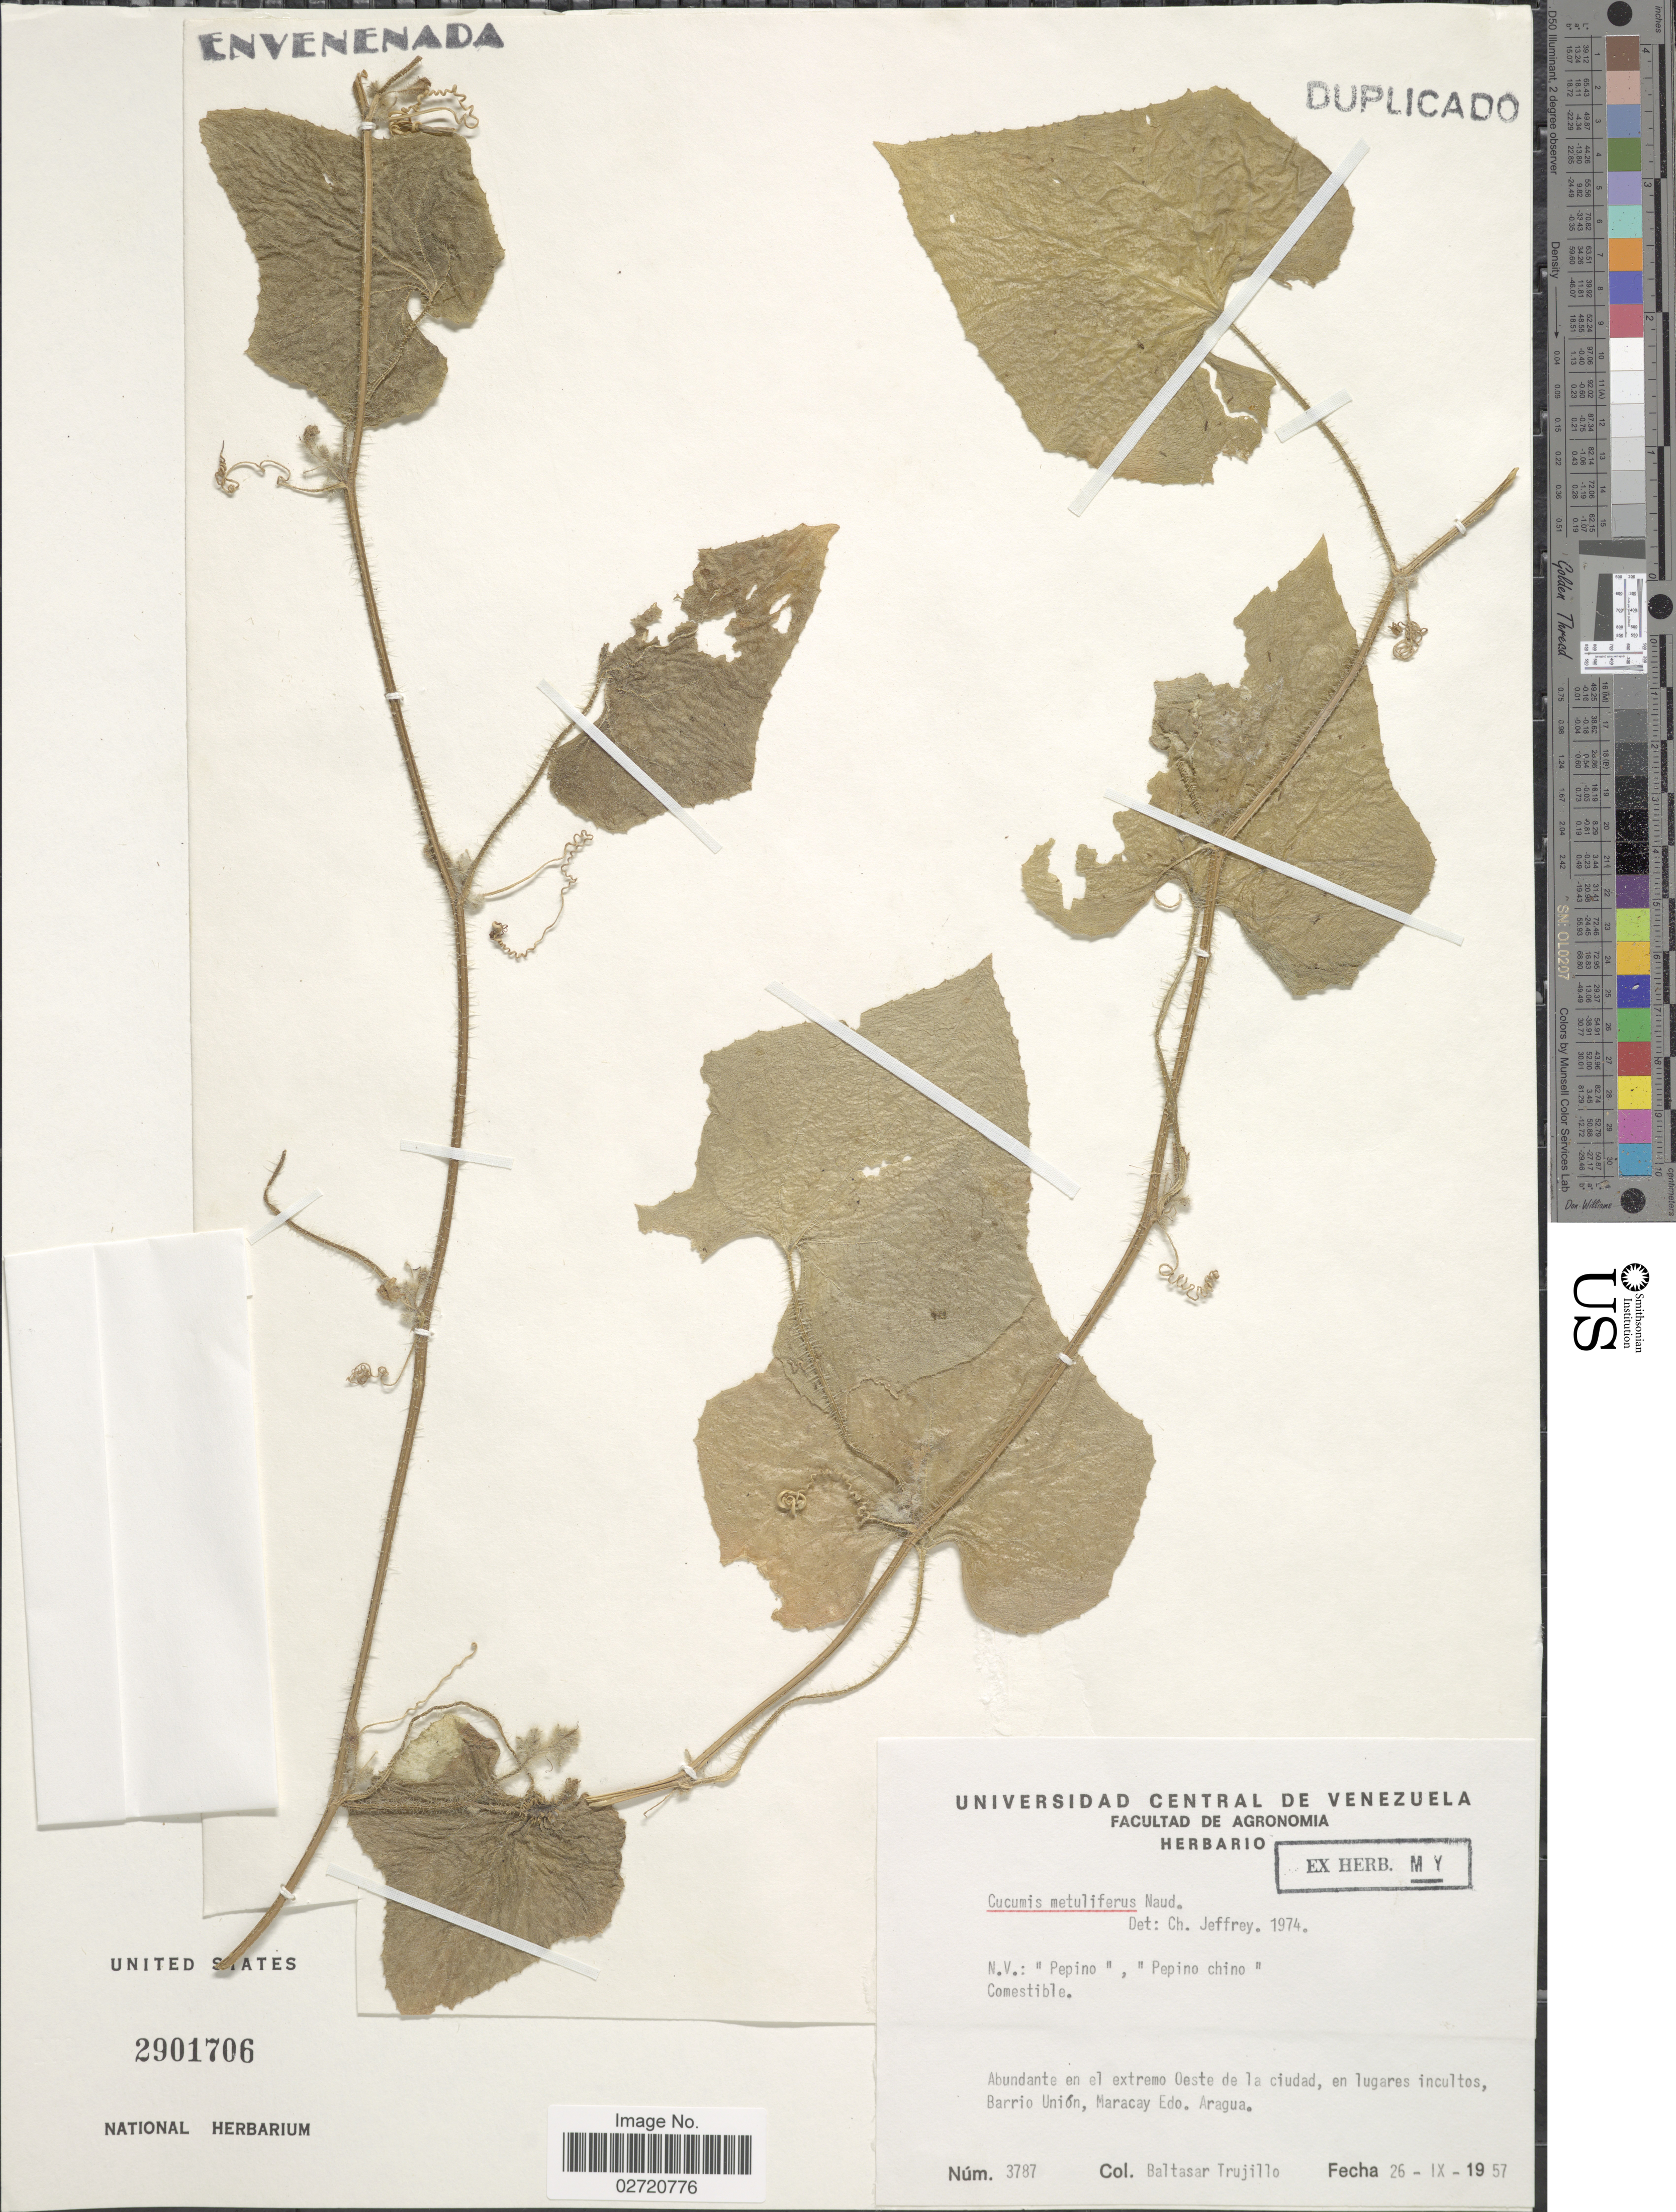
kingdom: Plantae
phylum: Tracheophyta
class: Magnoliopsida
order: Cucurbitales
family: Cucurbitaceae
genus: Cucumis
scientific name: Cucumis metuliferus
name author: E. Mey. ex Naudin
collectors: B. Trujillo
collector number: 3787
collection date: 1957-09-26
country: Venezuela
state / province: Aragua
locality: Abundante en el extremo Oeste de la ciudad, en lugares incultos, Barrio Union, Maracay Edo. Aragua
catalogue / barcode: US 2901706